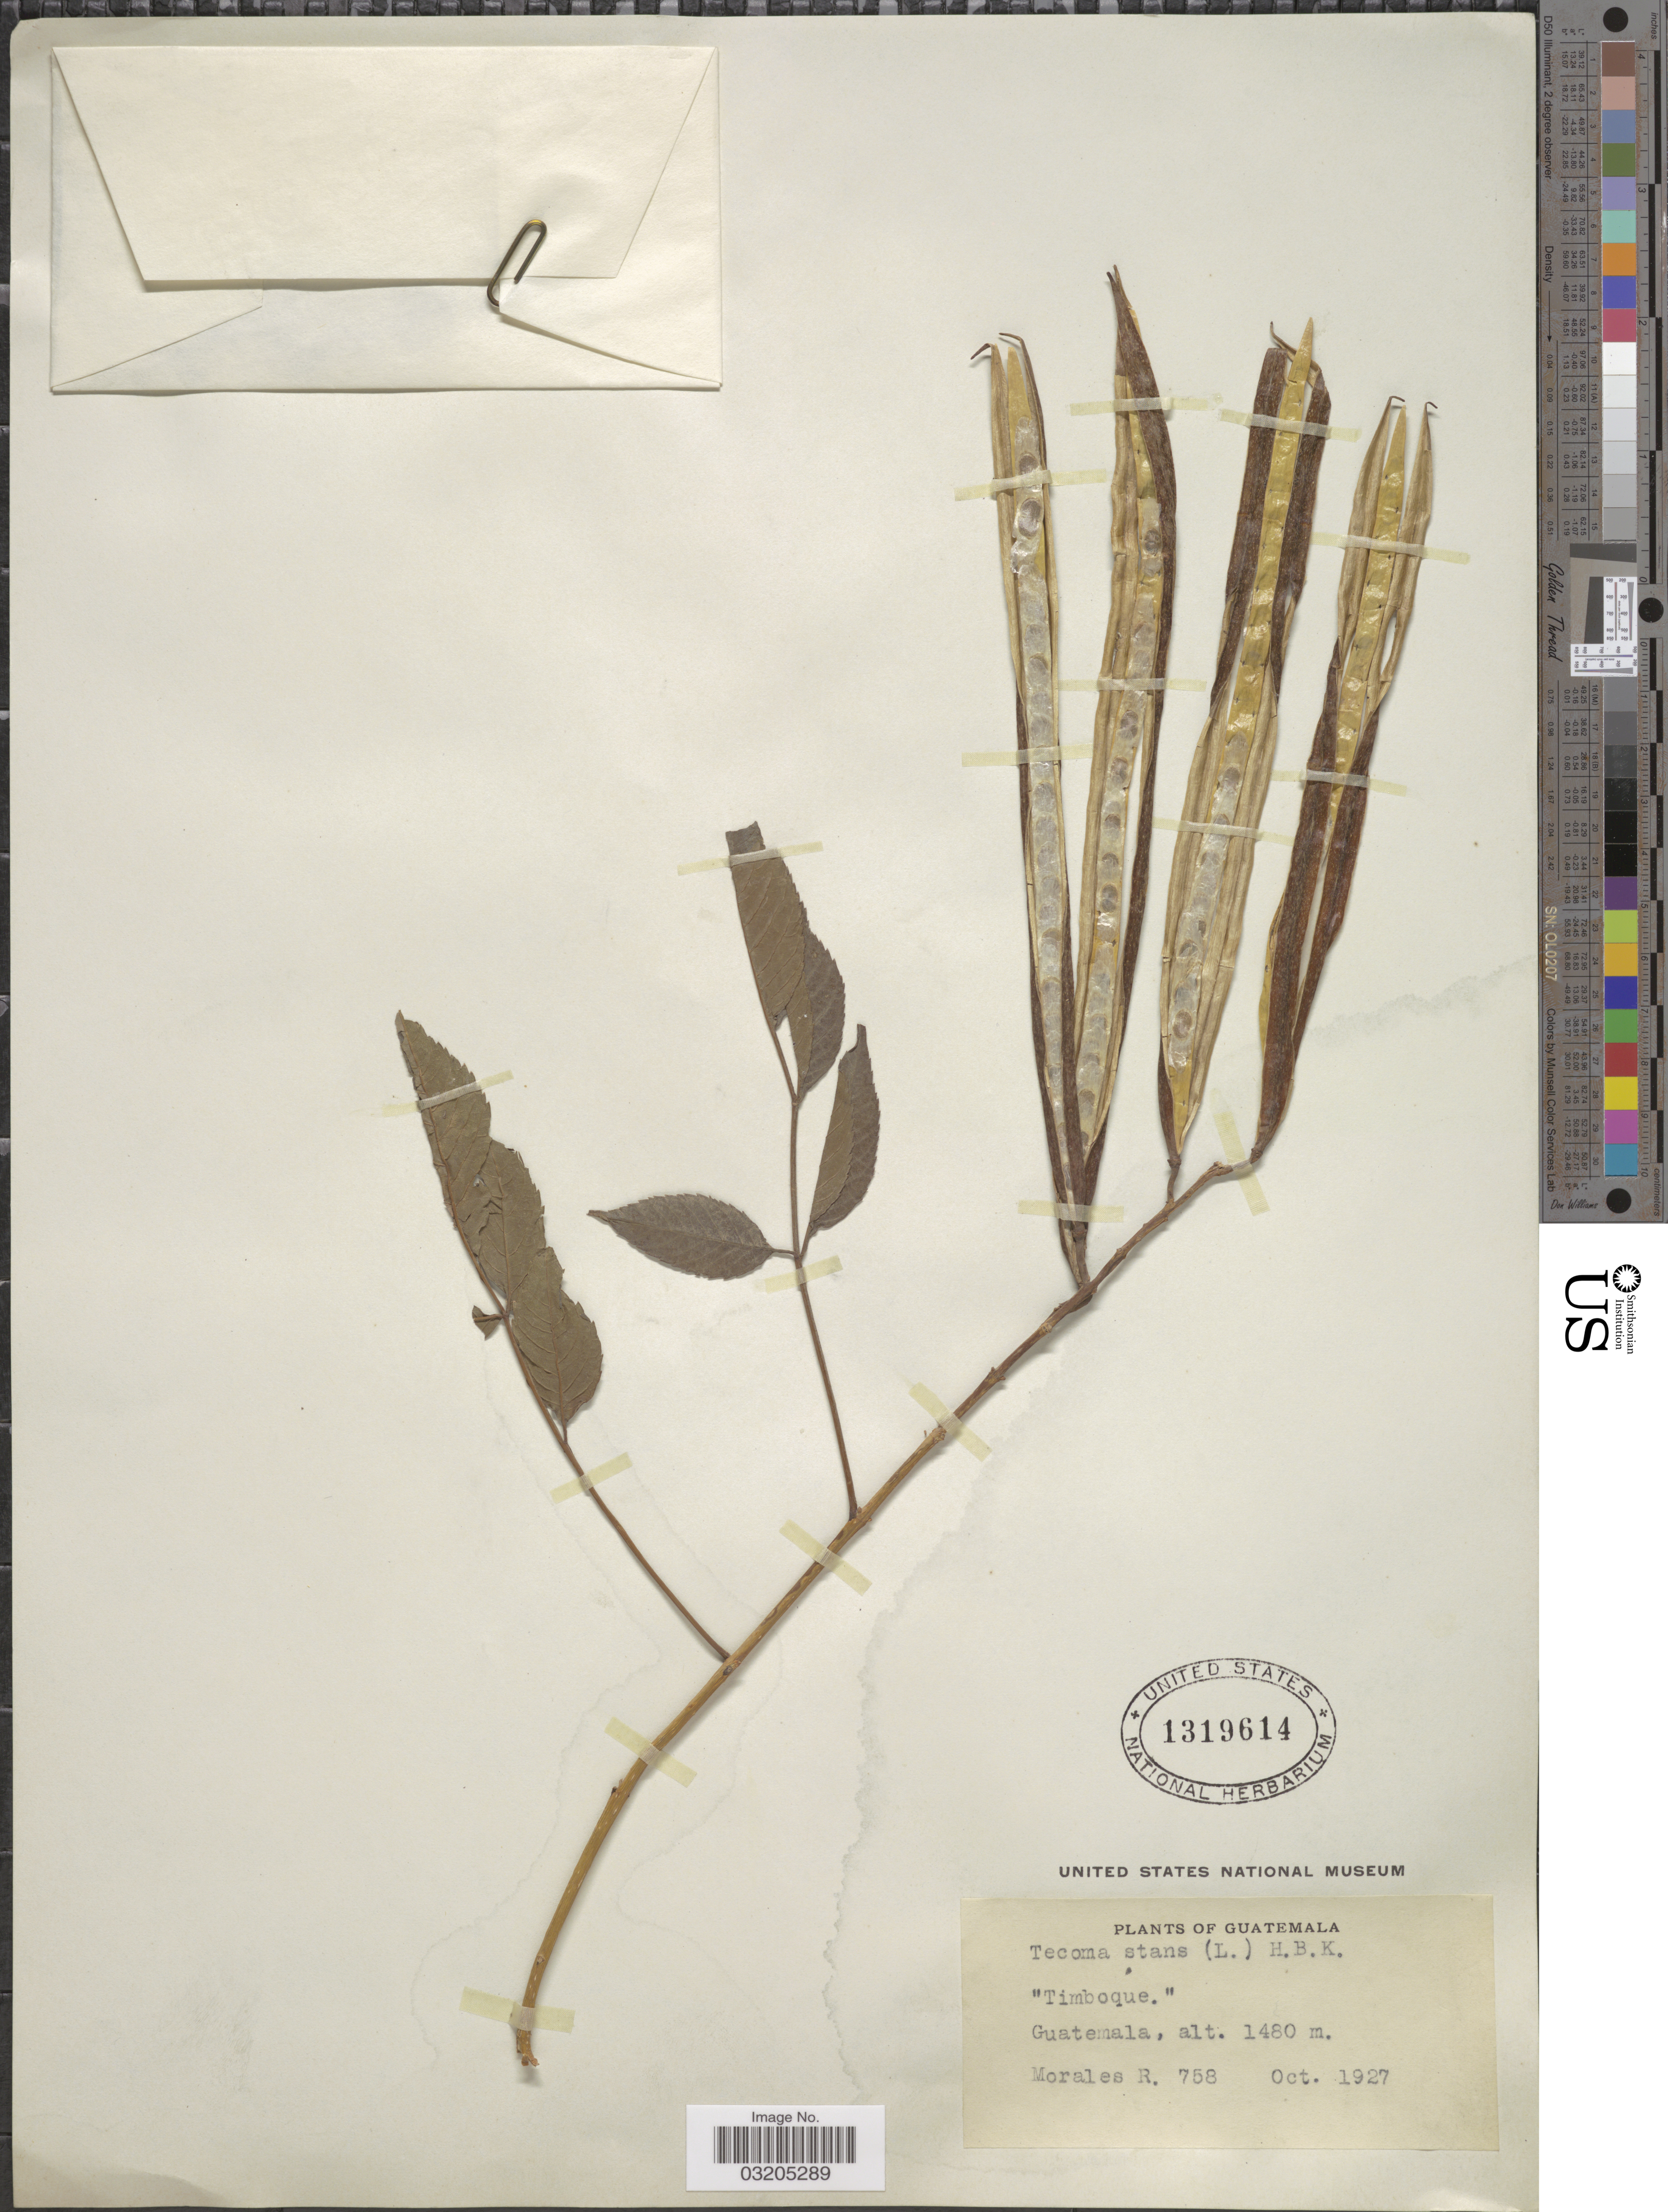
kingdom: Plantae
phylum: Tracheophyta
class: Magnoliopsida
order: Lamiales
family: Bignoniaceae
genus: Tecoma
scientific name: Tecoma stans var. stans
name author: (L.) Juss. ex Kunth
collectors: R. Morales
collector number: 758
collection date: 1927-10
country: Guatemala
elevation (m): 1480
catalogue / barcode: US 1319614